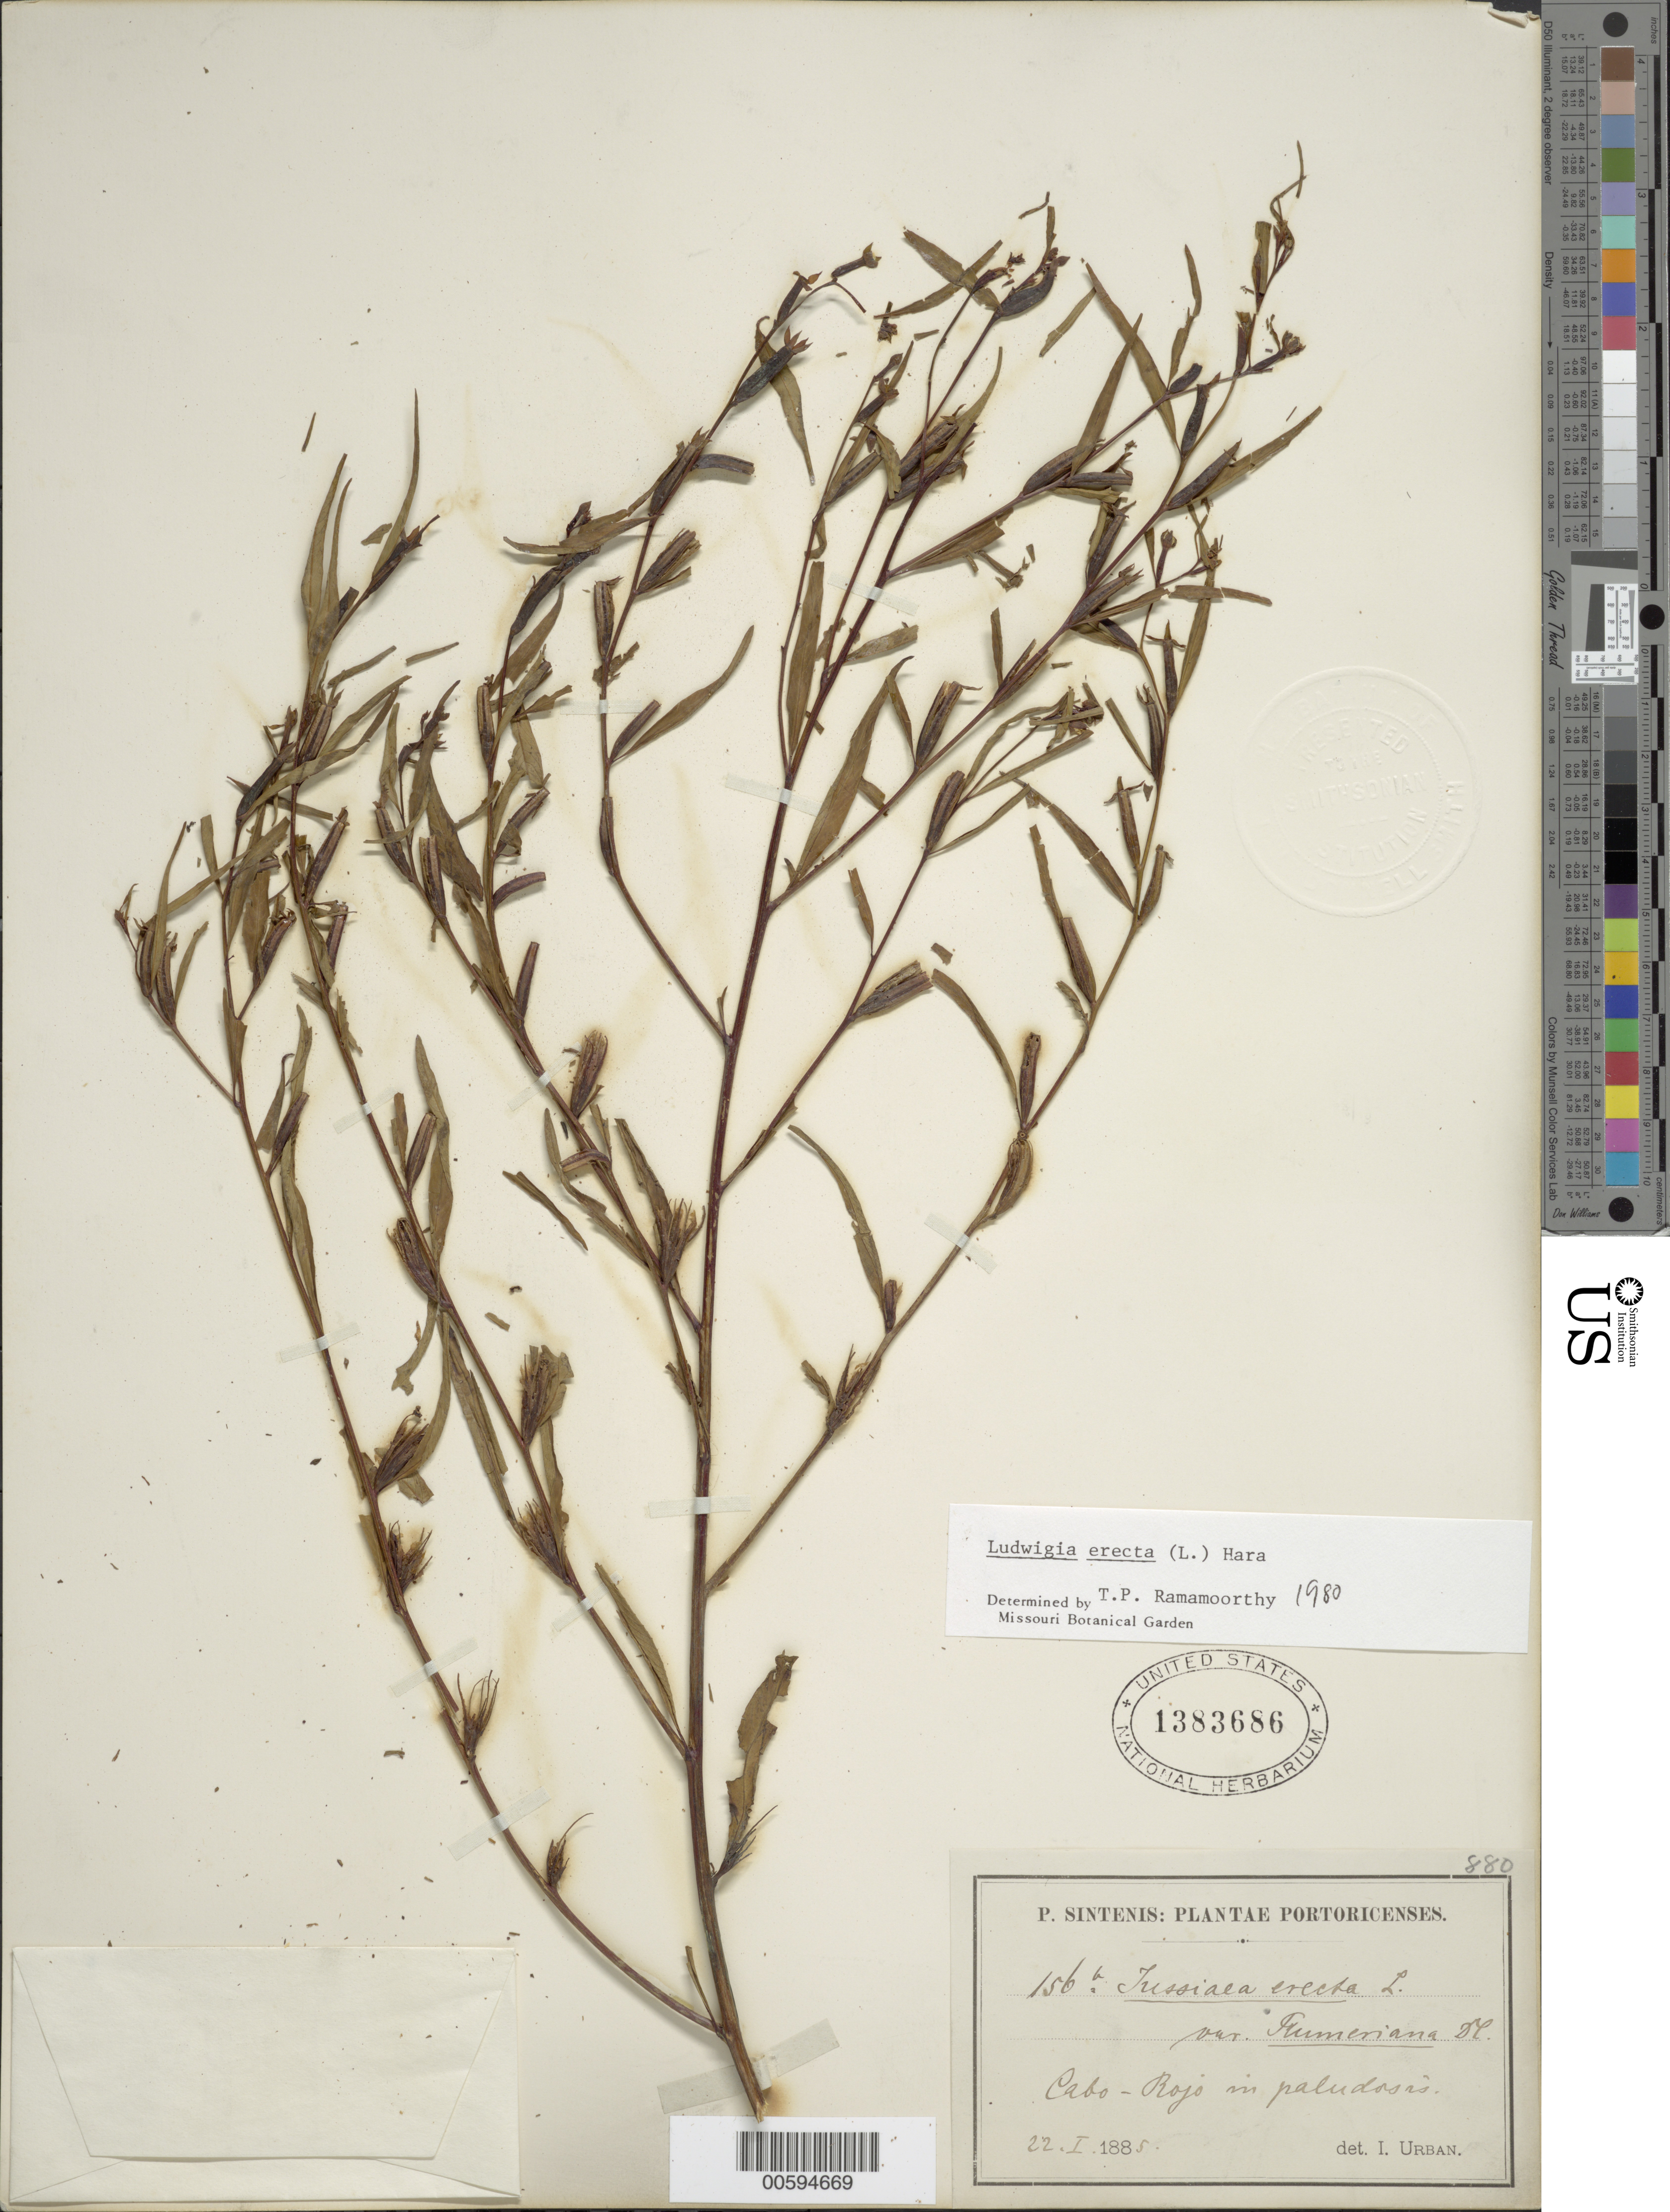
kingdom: Plantae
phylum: Tracheophyta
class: Magnoliopsida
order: Myrtales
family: Onagraceae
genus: Ludwigia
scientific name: Ludwigia erecta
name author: (L.) H. Hara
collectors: P. Sintenis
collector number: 156 b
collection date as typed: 22 Jan 1885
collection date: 1885-01-22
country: Puerto Rico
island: Greater Antilles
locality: Cabo-Rojo, in paludosis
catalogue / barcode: US 1383686